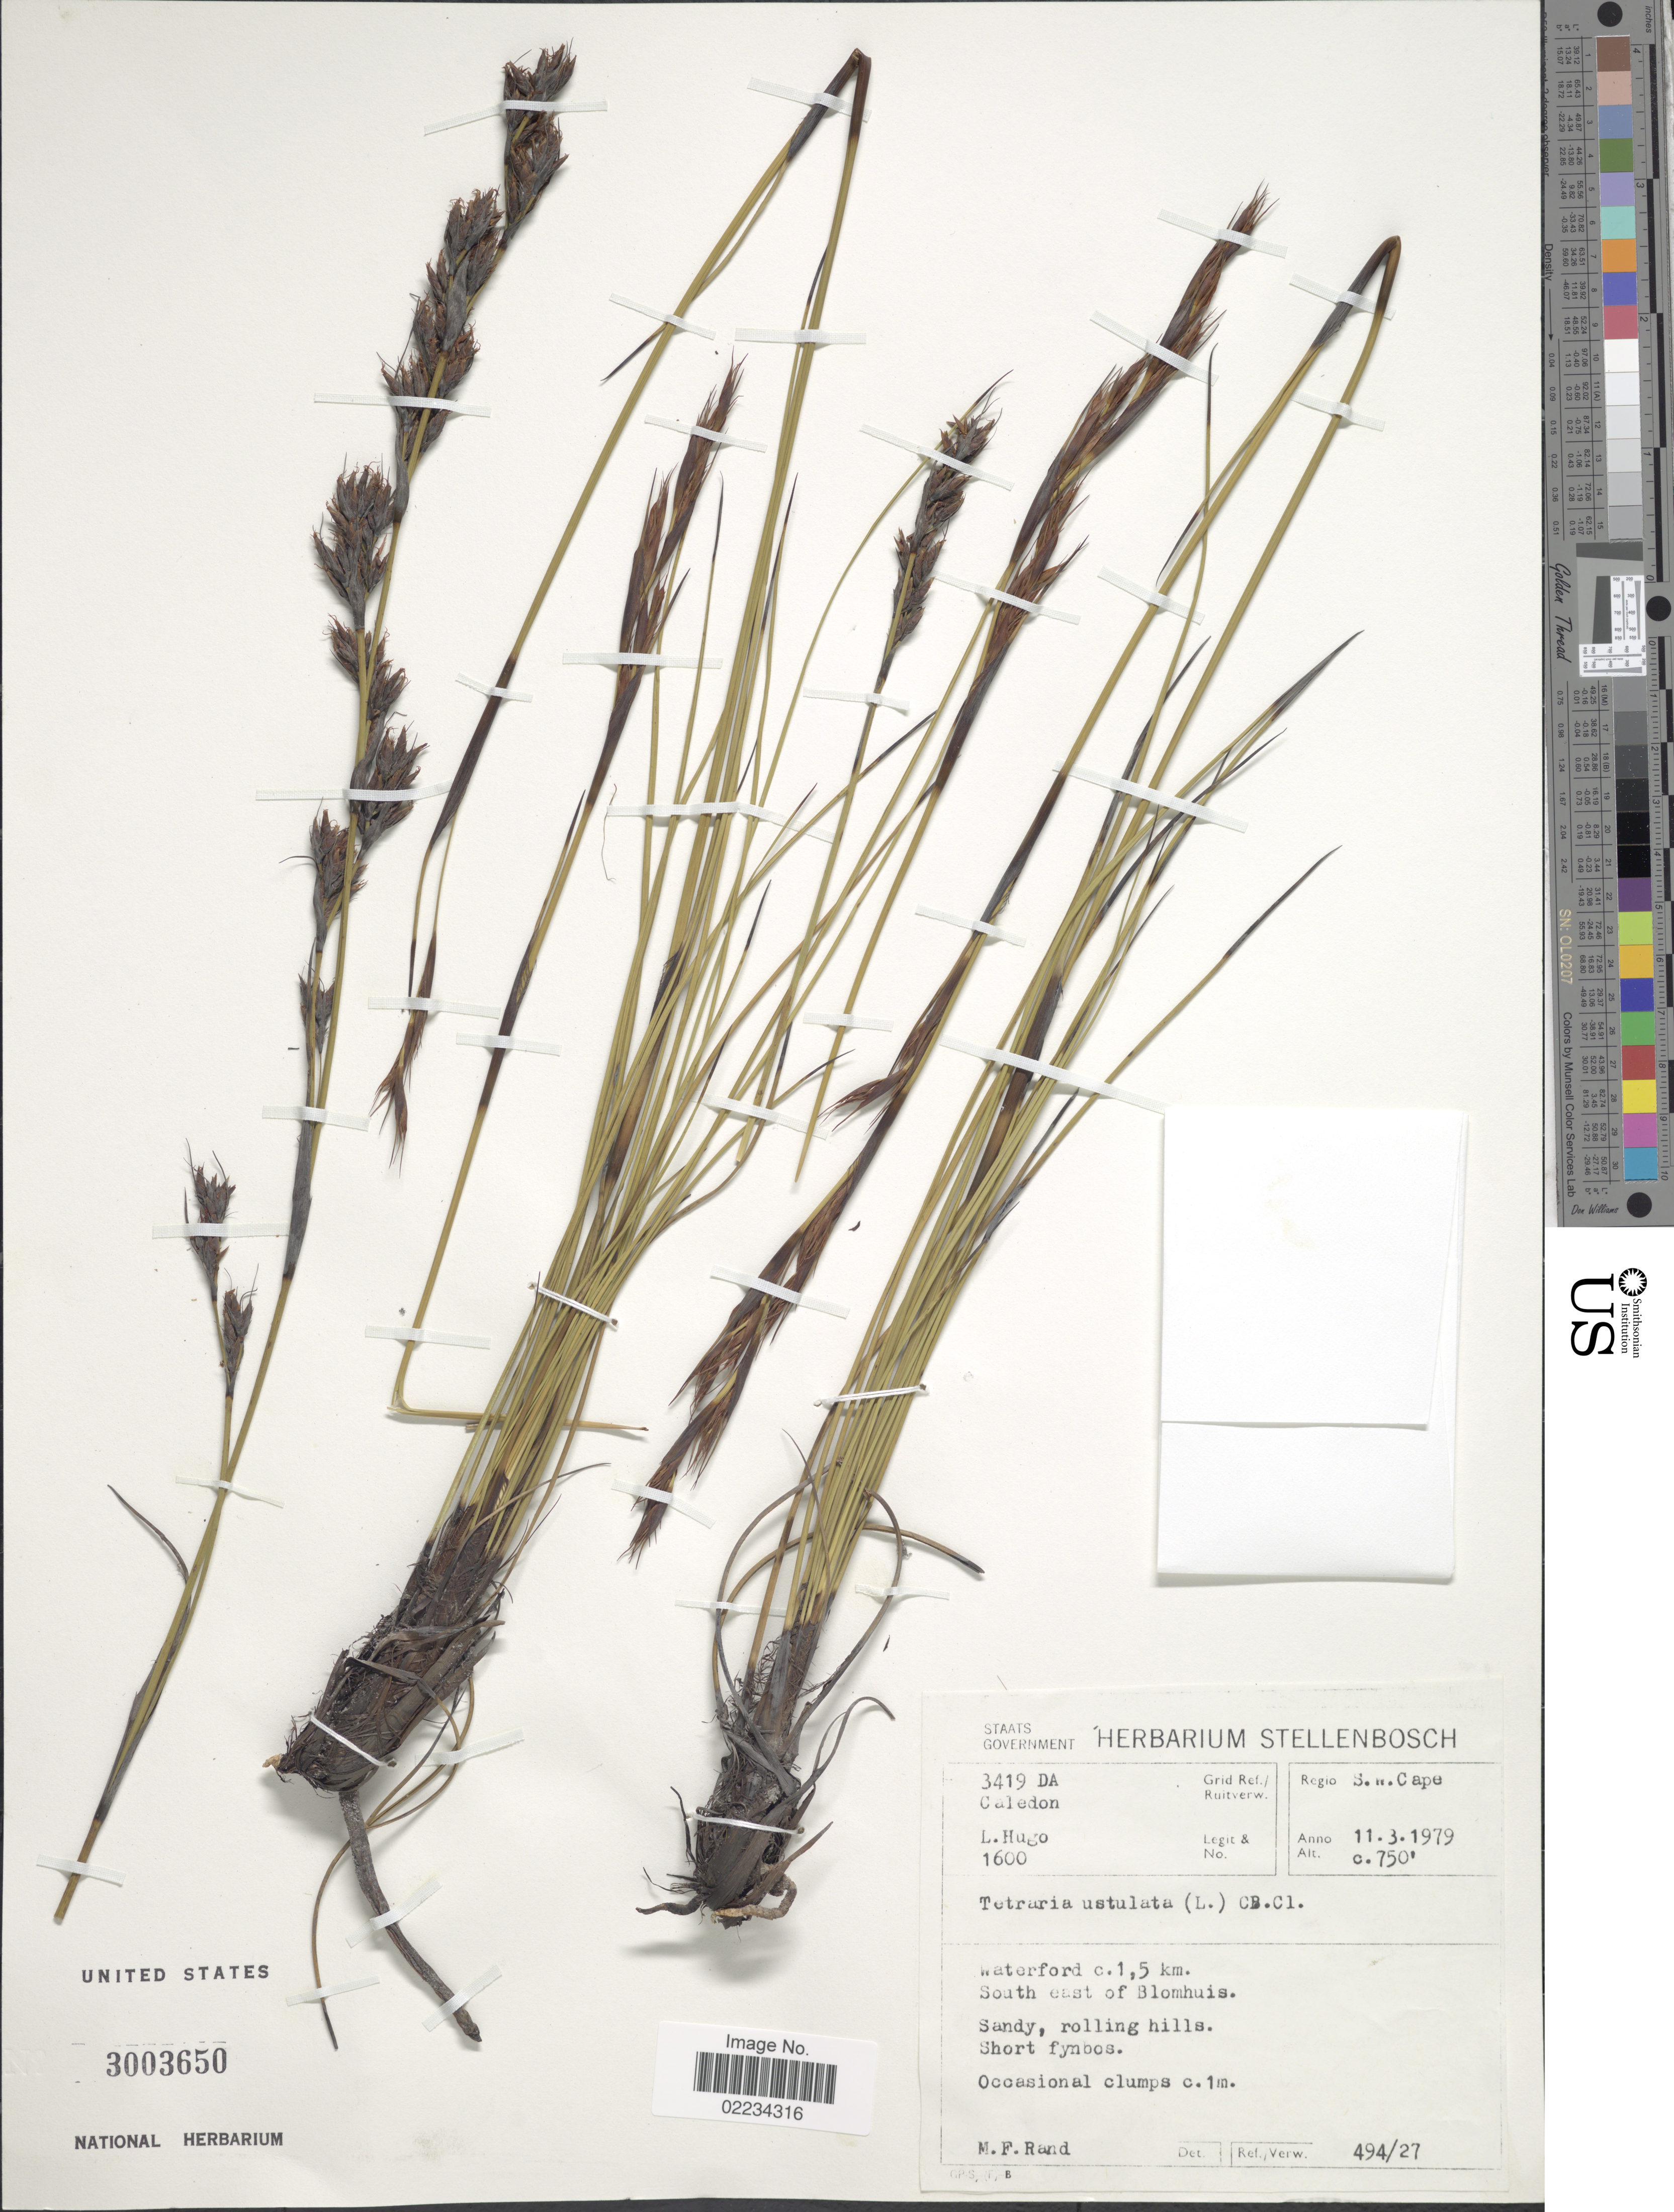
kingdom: Plantae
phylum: Tracheophyta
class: Liliopsida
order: Poales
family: Cyperaceae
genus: Tetraria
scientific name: Tetraria ustulata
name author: (L.) C.B. Clarke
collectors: L. Hugo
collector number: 1600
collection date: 1979-03-11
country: South Africa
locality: Regio S.W. Cape, Waterford c. 1,5 km. South east of Blomhuis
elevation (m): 229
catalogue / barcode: US 3003650